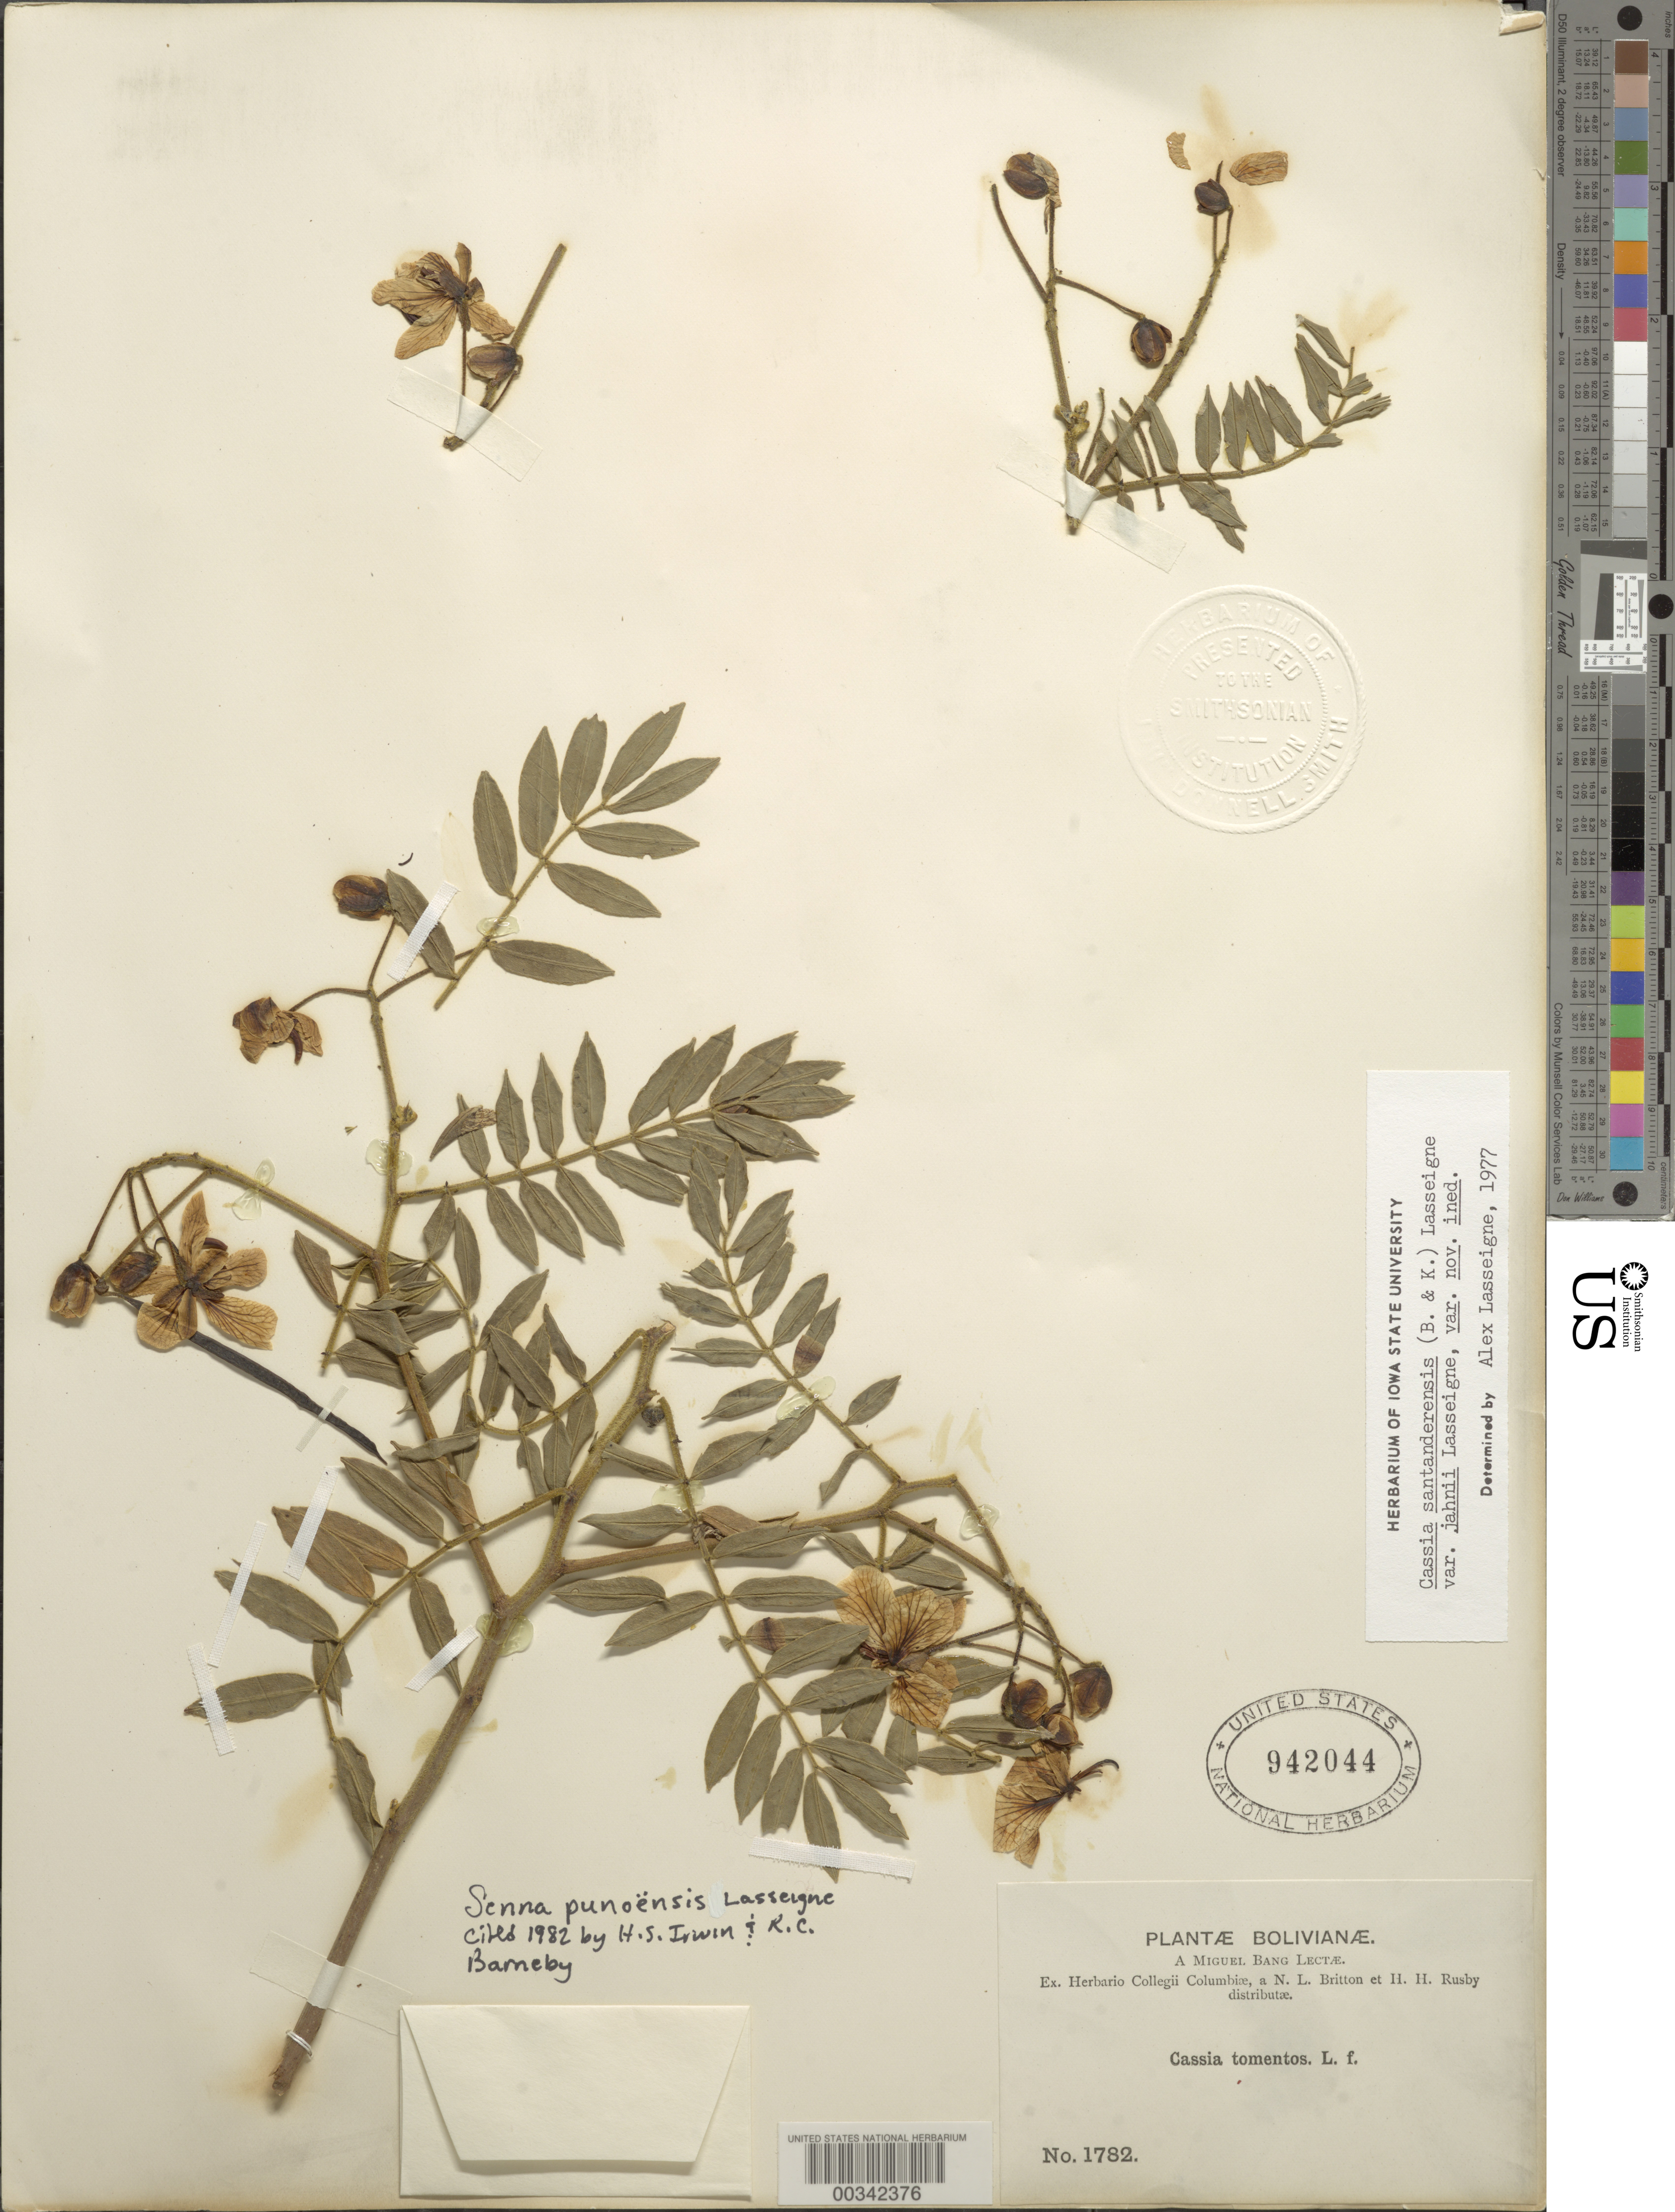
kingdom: Plantae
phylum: Tracheophyta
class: Magnoliopsida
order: Fabales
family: Fabaceae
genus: Senna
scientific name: Senna punoensis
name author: H.S. Irwin & Barneby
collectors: M. Bang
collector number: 1782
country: Bolivia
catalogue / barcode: US 942044